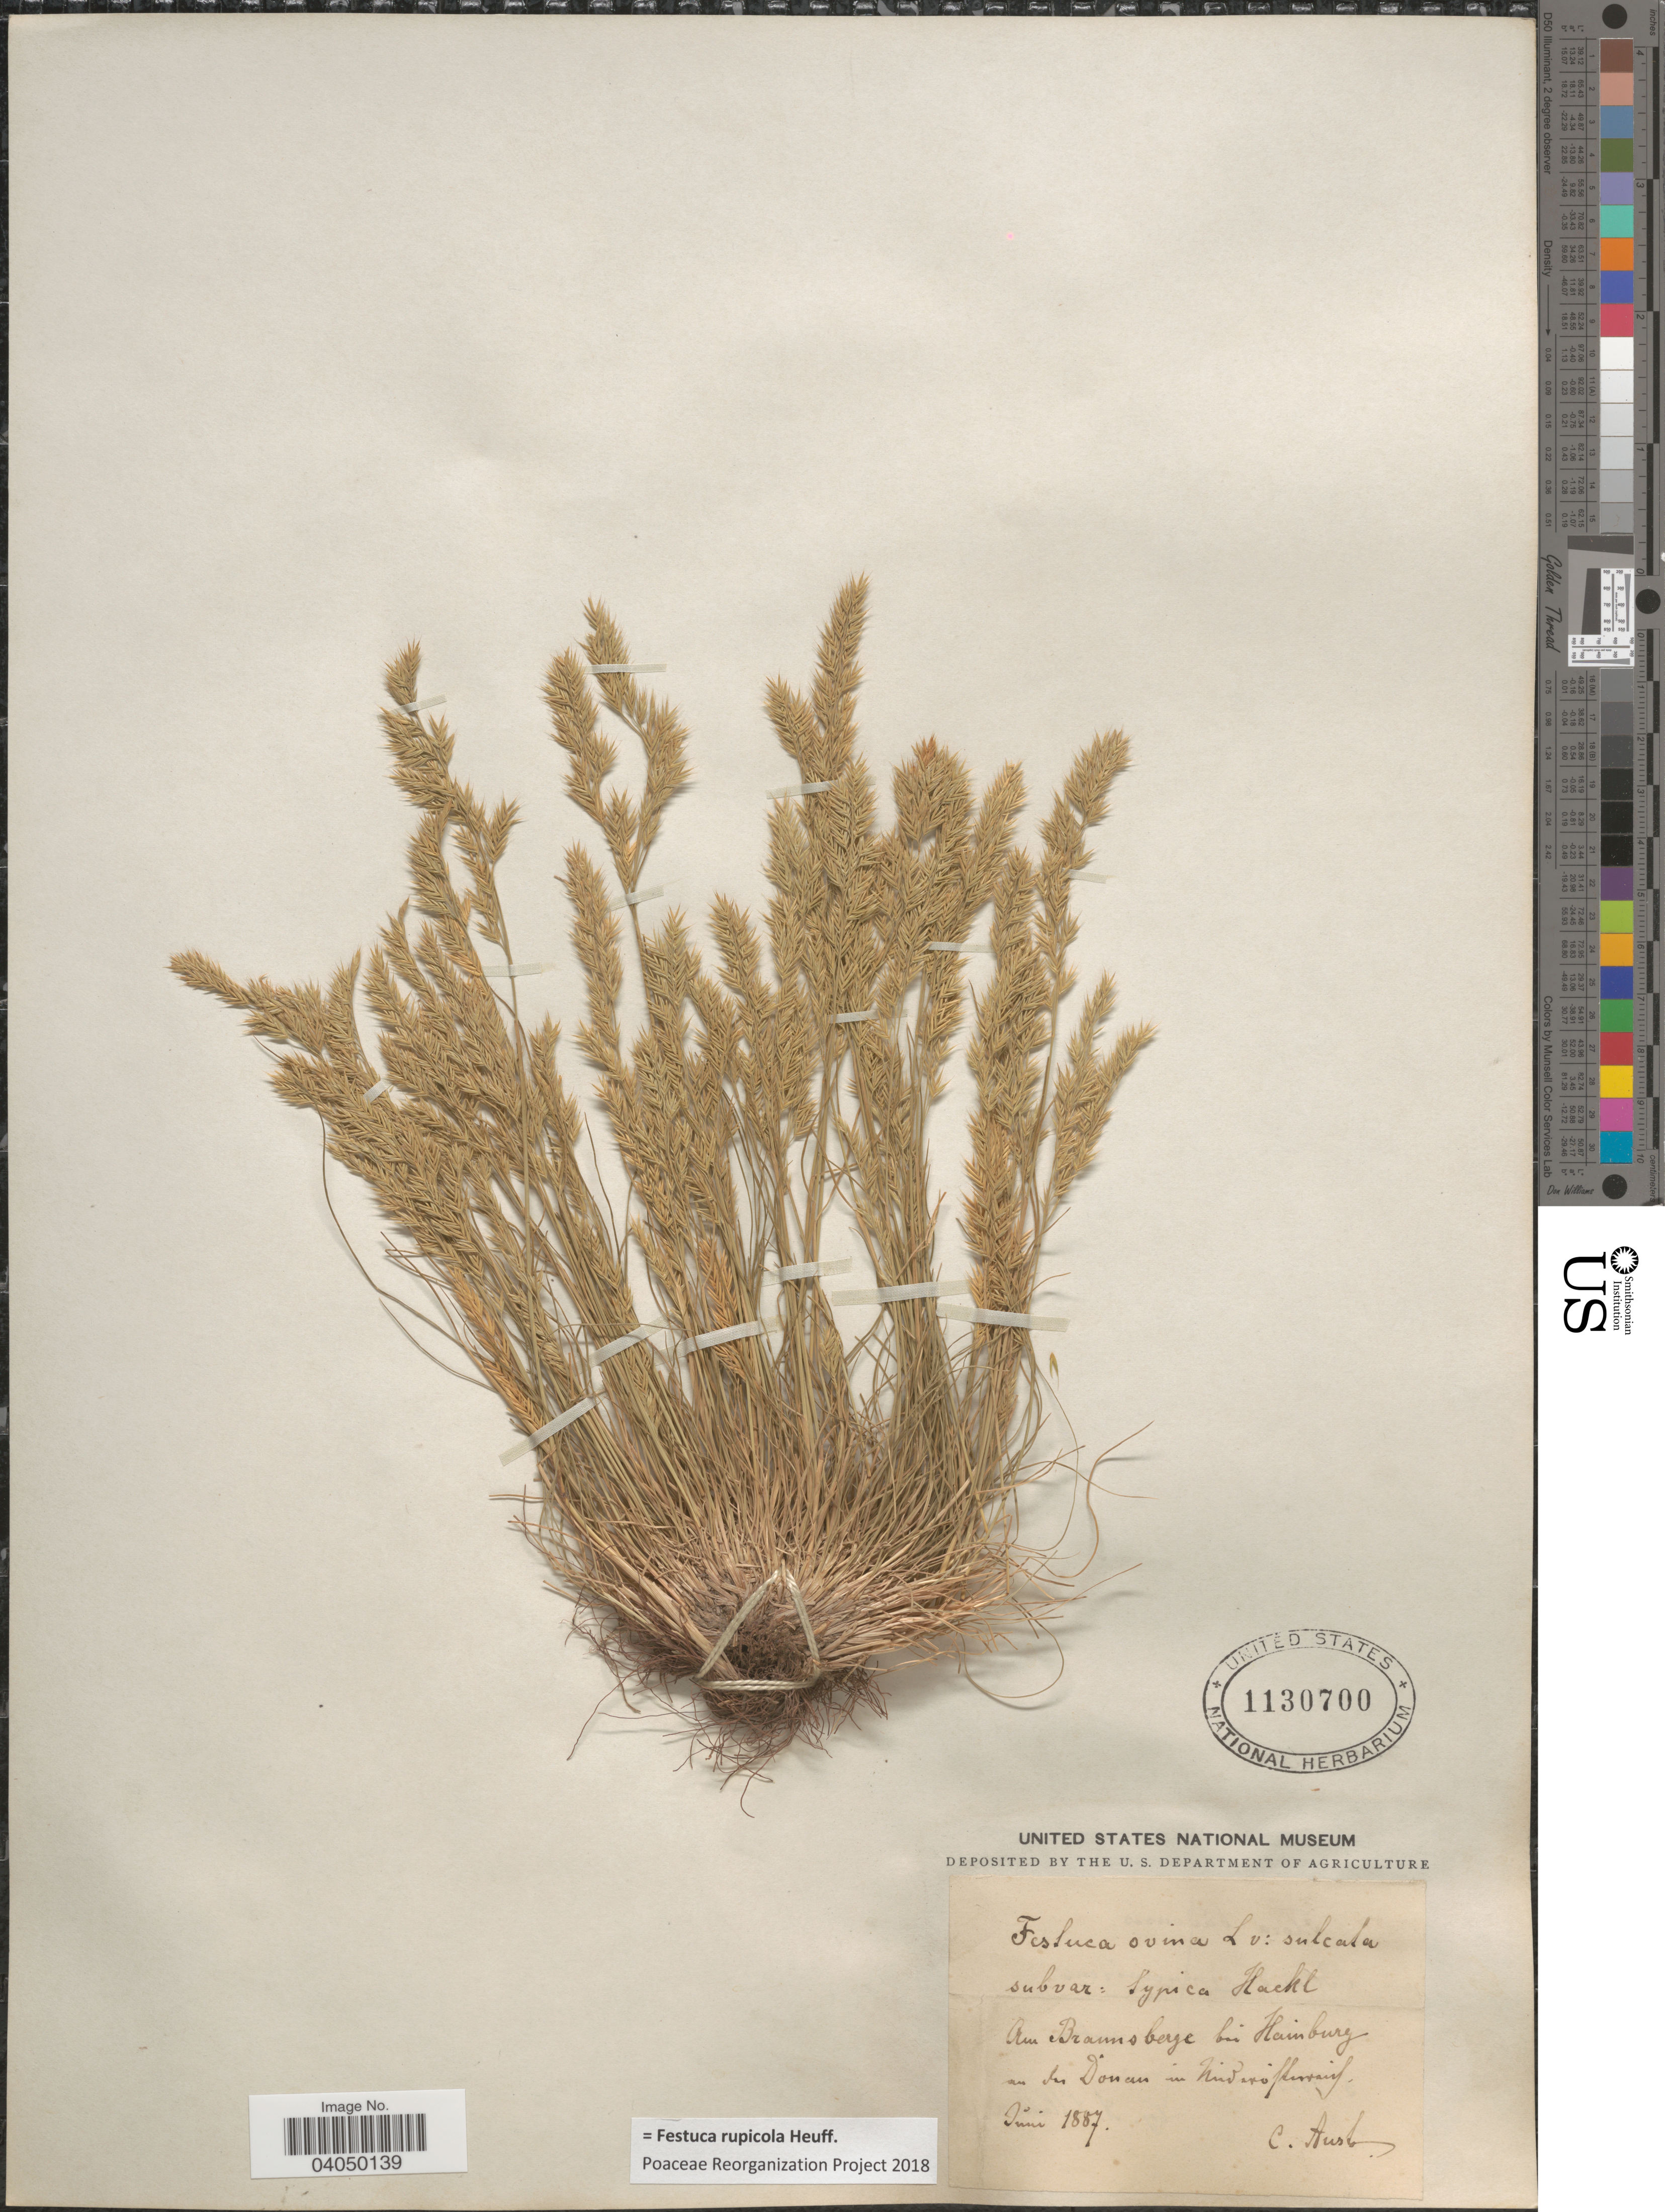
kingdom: Plantae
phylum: Tracheophyta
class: Liliopsida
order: Poales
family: Poaceae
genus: Festuca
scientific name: Festuca rupicola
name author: Heuff.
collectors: C. Aust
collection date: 1887-06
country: Austria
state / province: Niederosterreich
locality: Am Brauns berge bei Hainburg au der Donan in Niederösterreich.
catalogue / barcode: US 1130700